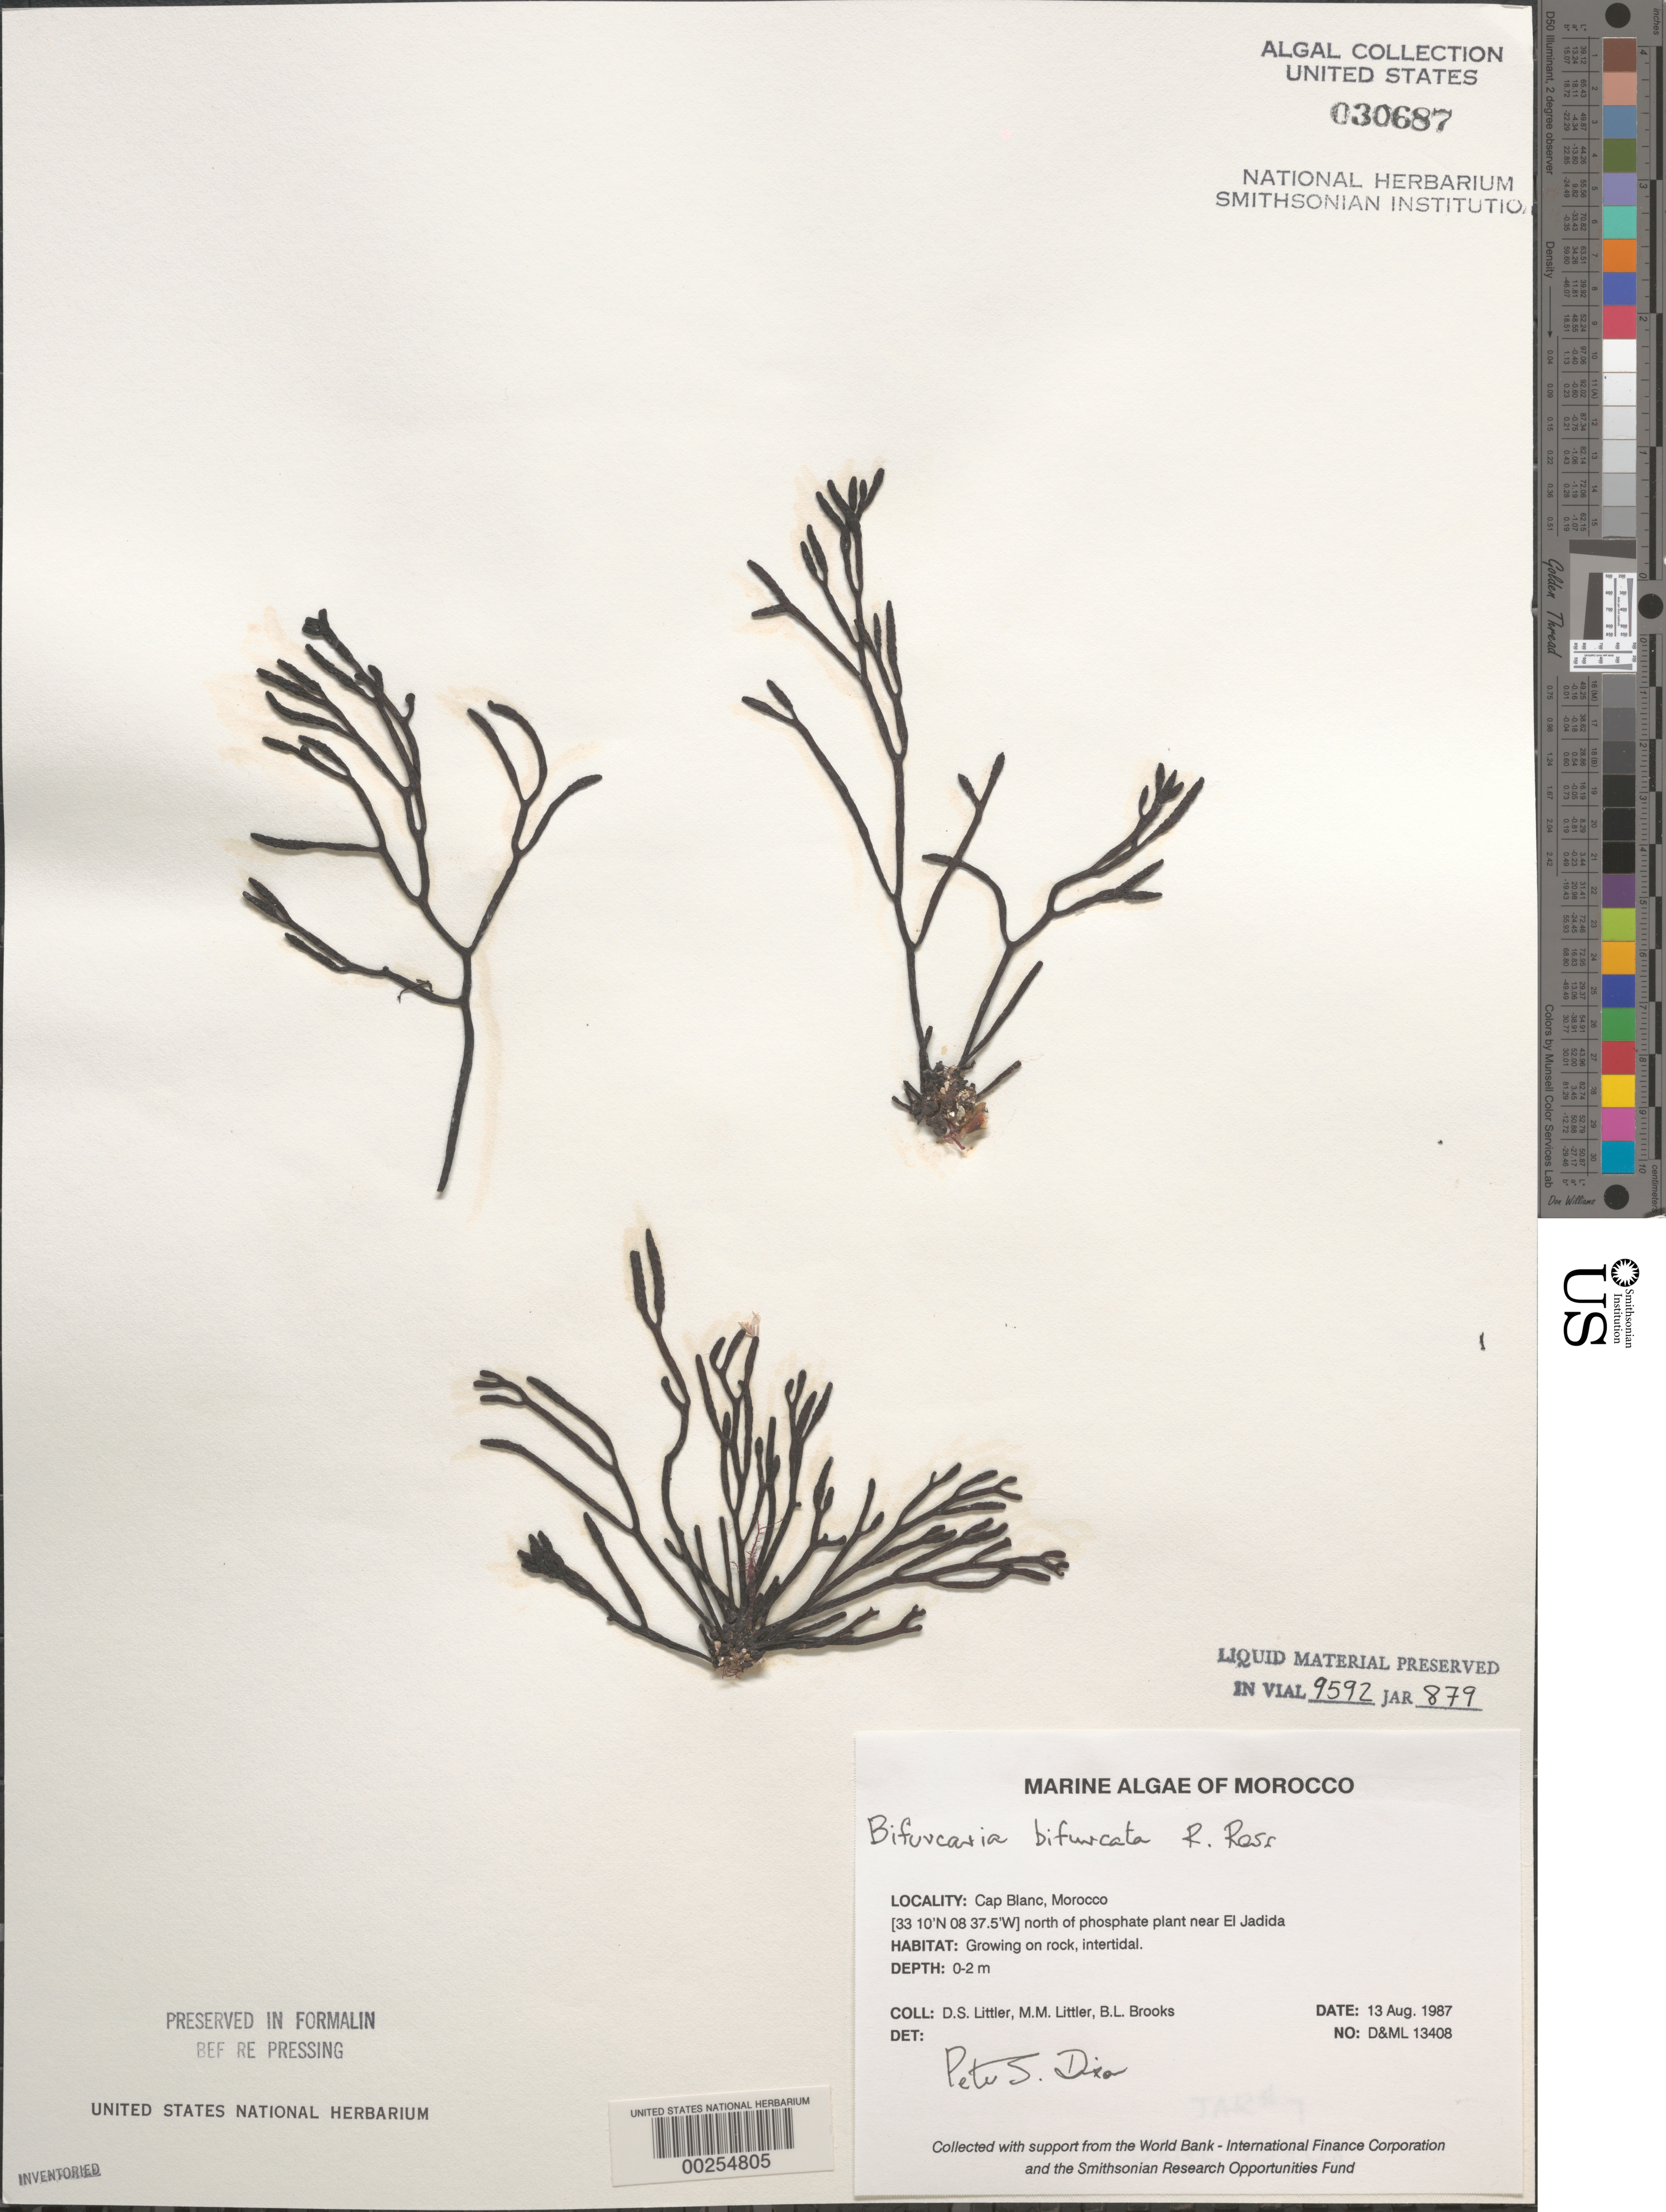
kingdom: Chromista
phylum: Ochrophyta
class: Phaeophyceae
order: Fucales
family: Sargassaceae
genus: Bifurcaria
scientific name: Bifurcaria bifurcata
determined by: Dixon, P. S.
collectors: D. S. Littler, M. M. Littler & B. Brooks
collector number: D&ML 13408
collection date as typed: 13 Aug 1987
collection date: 1987-08-13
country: Morocco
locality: Cap Blanc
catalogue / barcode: US 30687